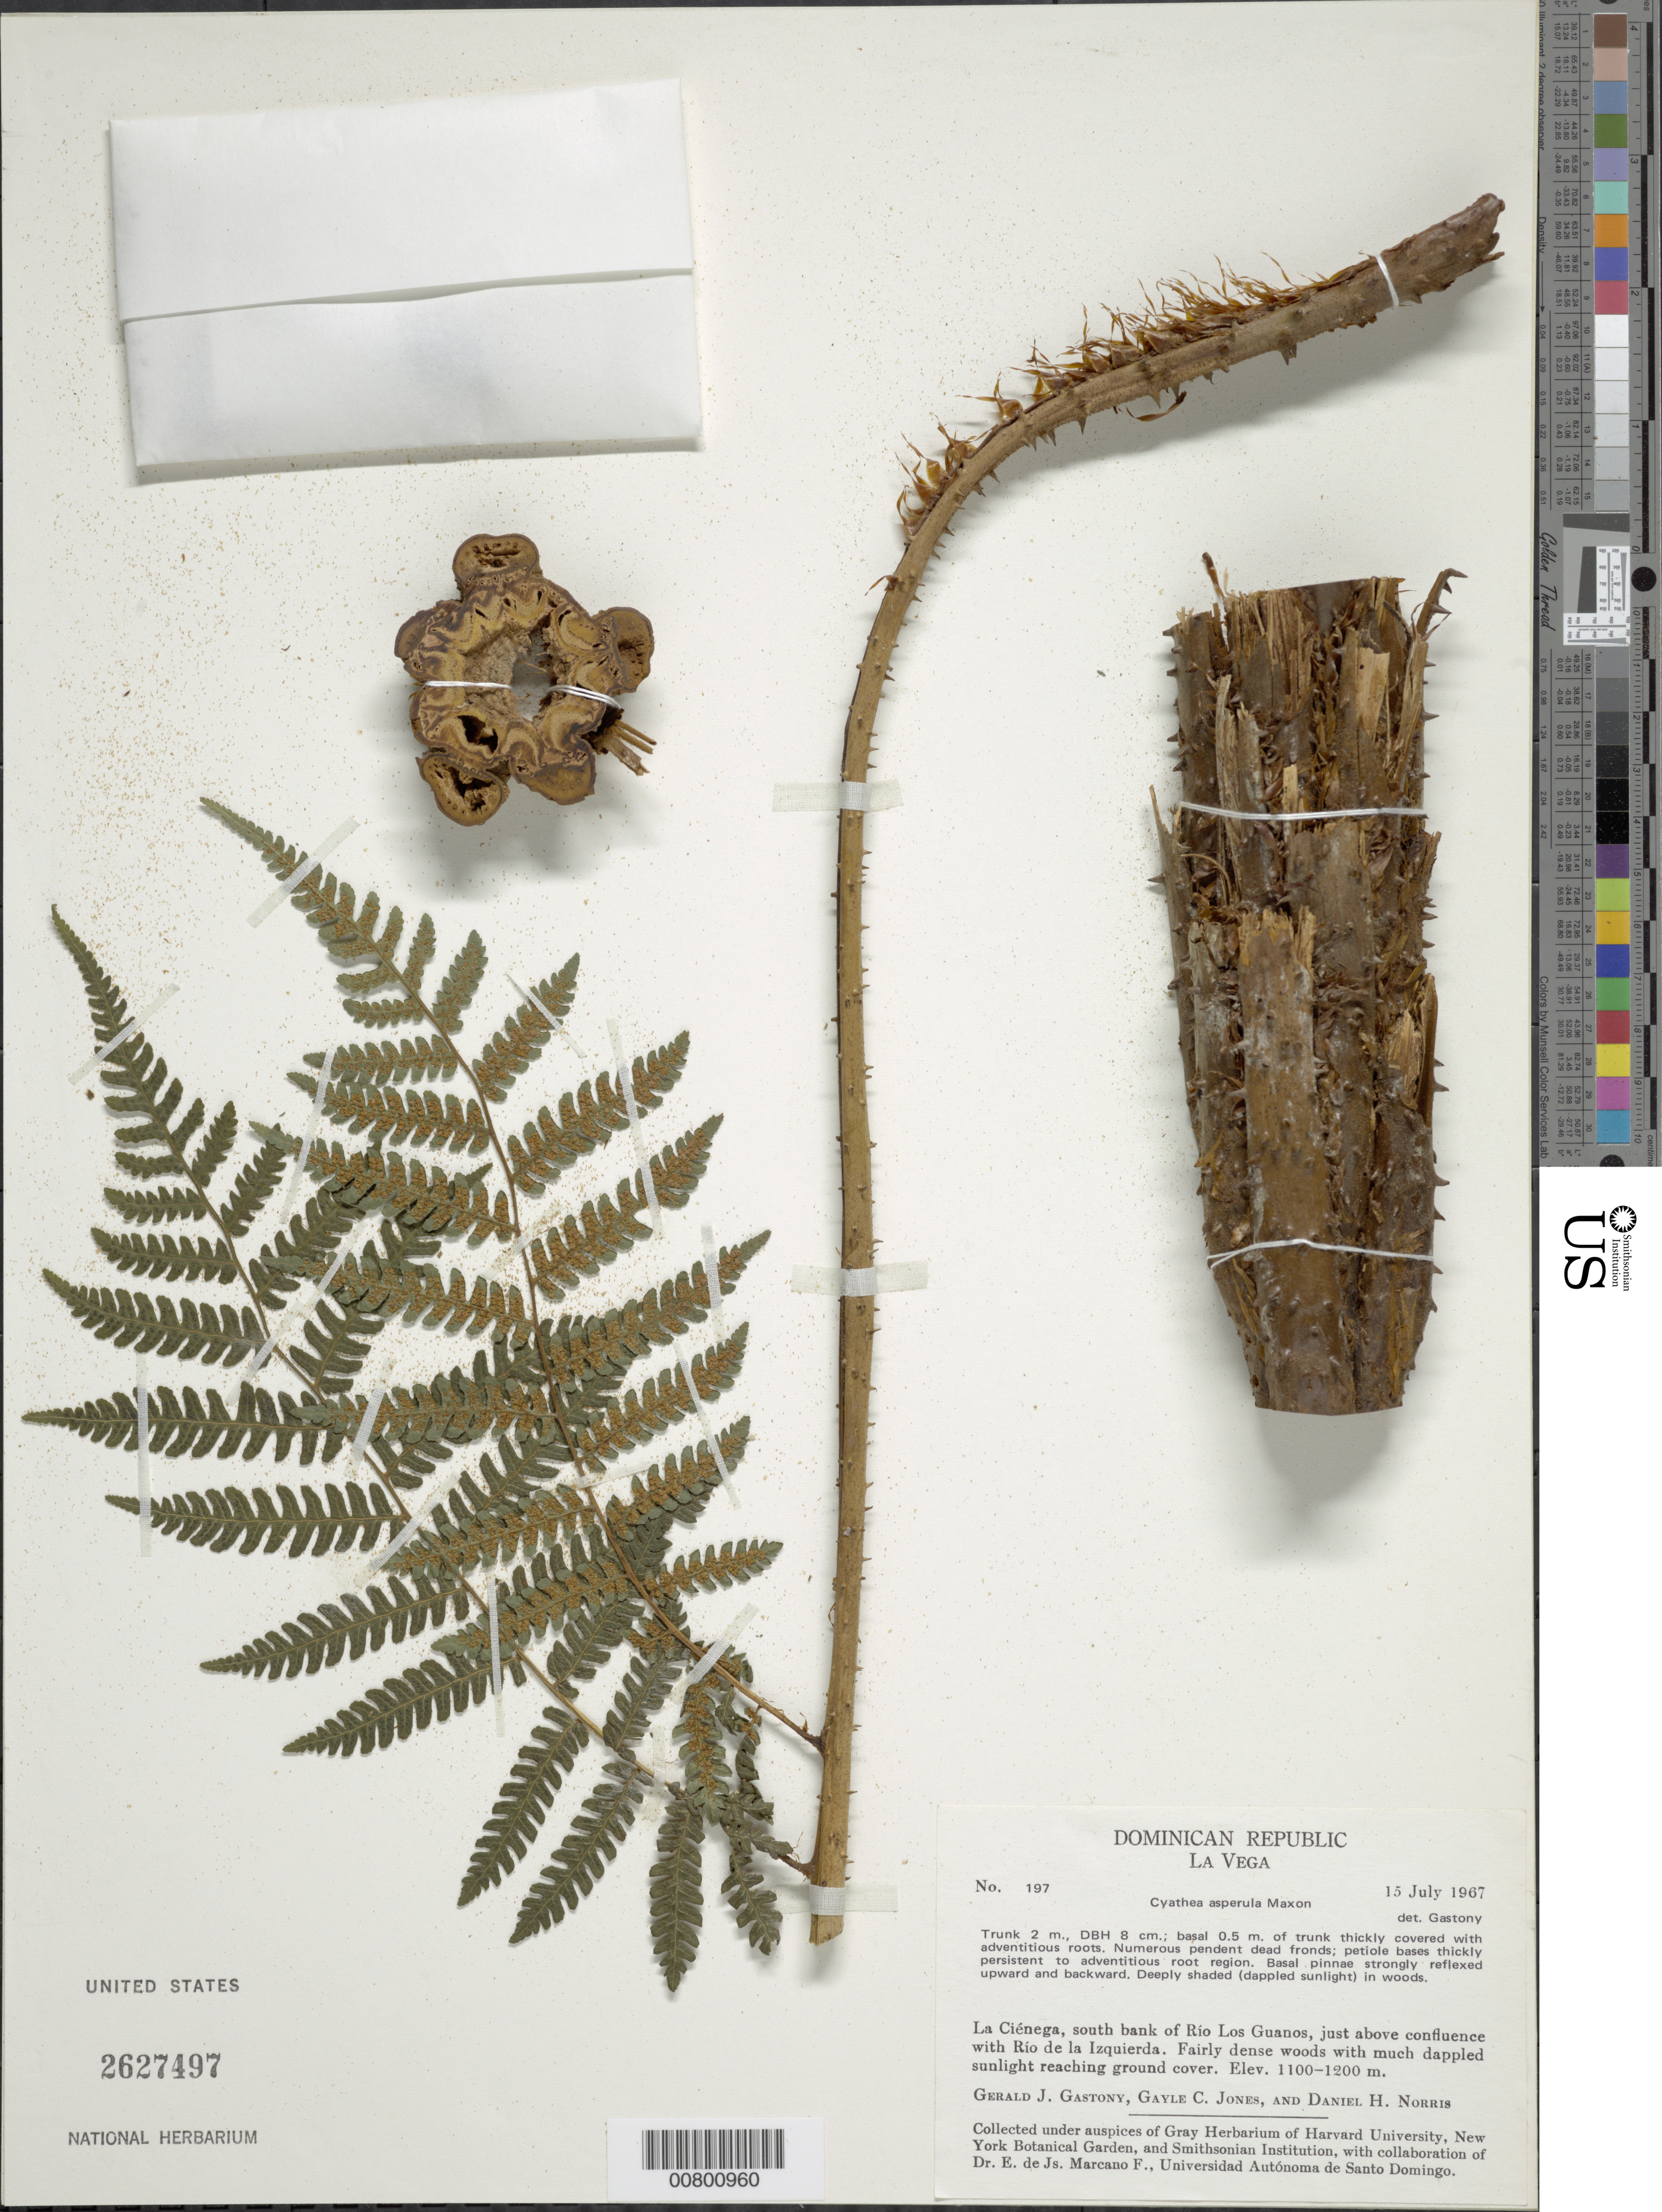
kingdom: Plantae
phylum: Tracheophyta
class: Polypodiopsida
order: Cyatheales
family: Cyatheaceae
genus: Cyathea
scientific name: Cyathea furfuracea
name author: Christ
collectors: G. Gastony, G. C. Jones & D. H. Norris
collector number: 197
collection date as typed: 15 Jul 1967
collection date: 1967-07-15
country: Dominican Republic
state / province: La Vega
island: Hispaniola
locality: La Ciénega, S bank of Río Los Guanos, above confluence with Río de la Izquierda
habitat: Fairly dense woods with much dappled sunlight reaching ground cover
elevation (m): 1100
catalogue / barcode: US 2627497